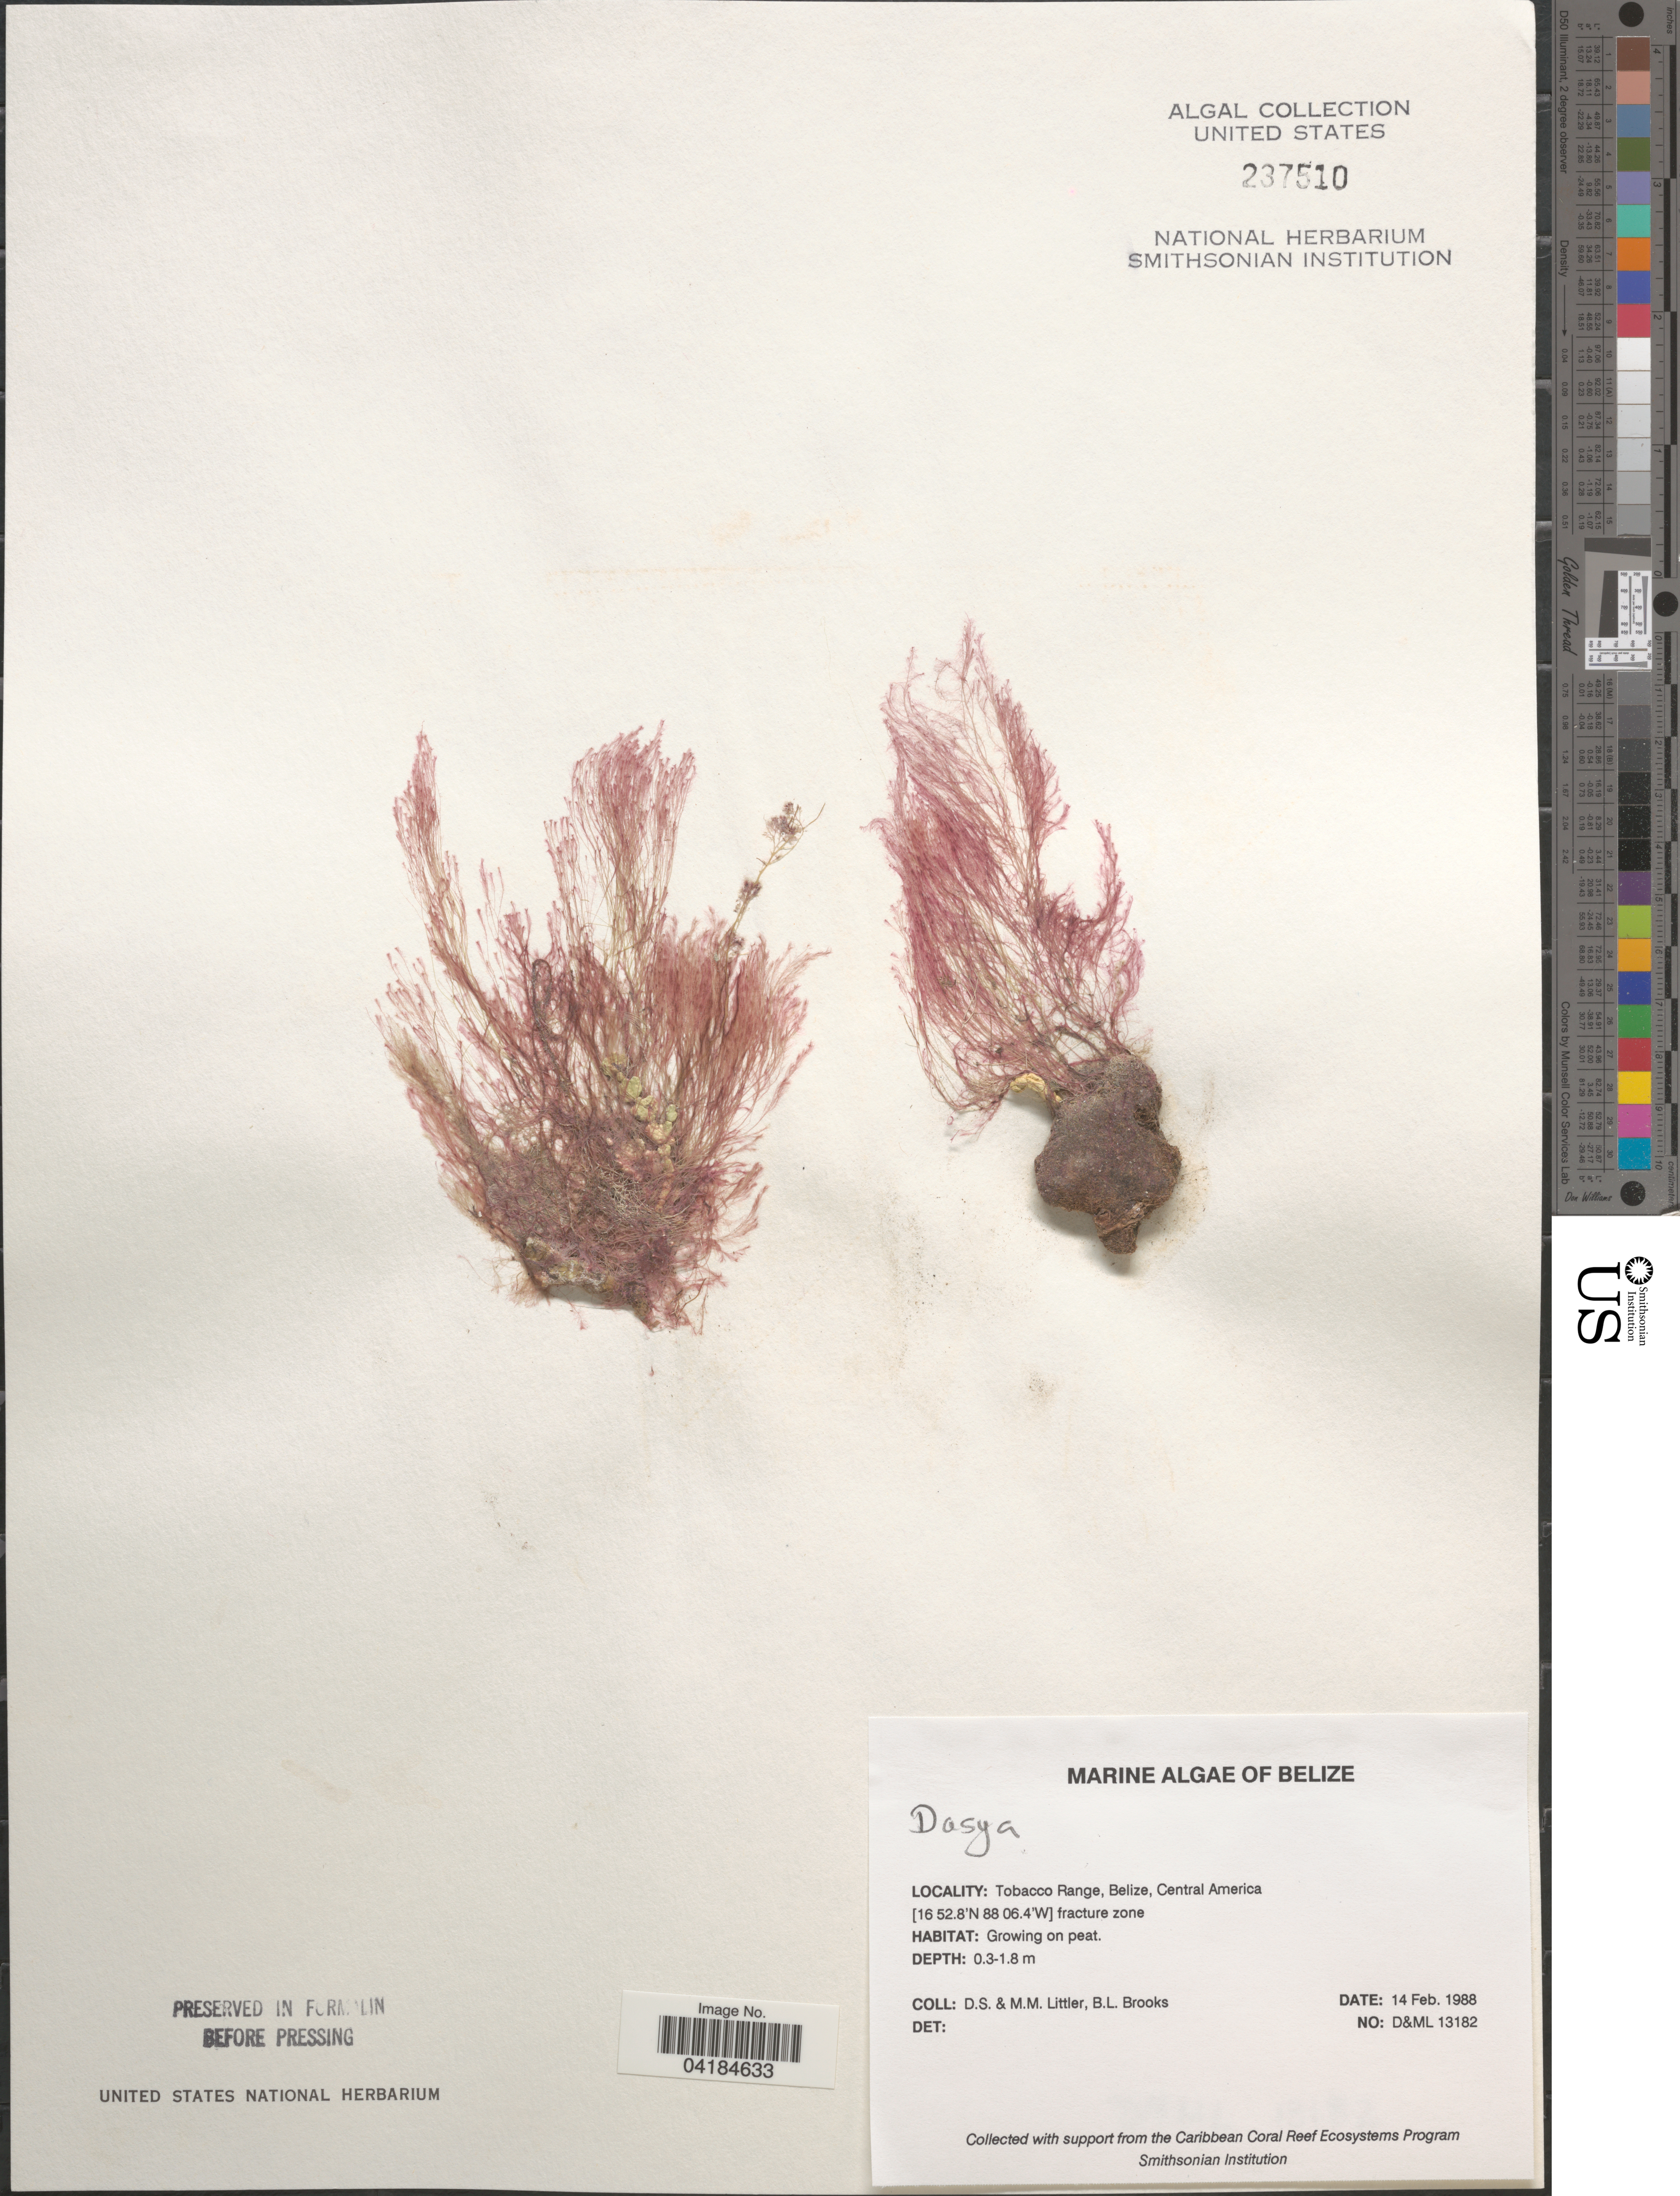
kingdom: Plantae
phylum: Rhodophyta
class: Florideophyceae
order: Ceramiales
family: Dasyaceae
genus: Dasya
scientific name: Dasya sp.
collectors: D. S. Littler & B. Brooks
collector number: D&ML13182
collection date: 1988-02-14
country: Belize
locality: Tobacco Range. Fracture zone.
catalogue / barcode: US 237510